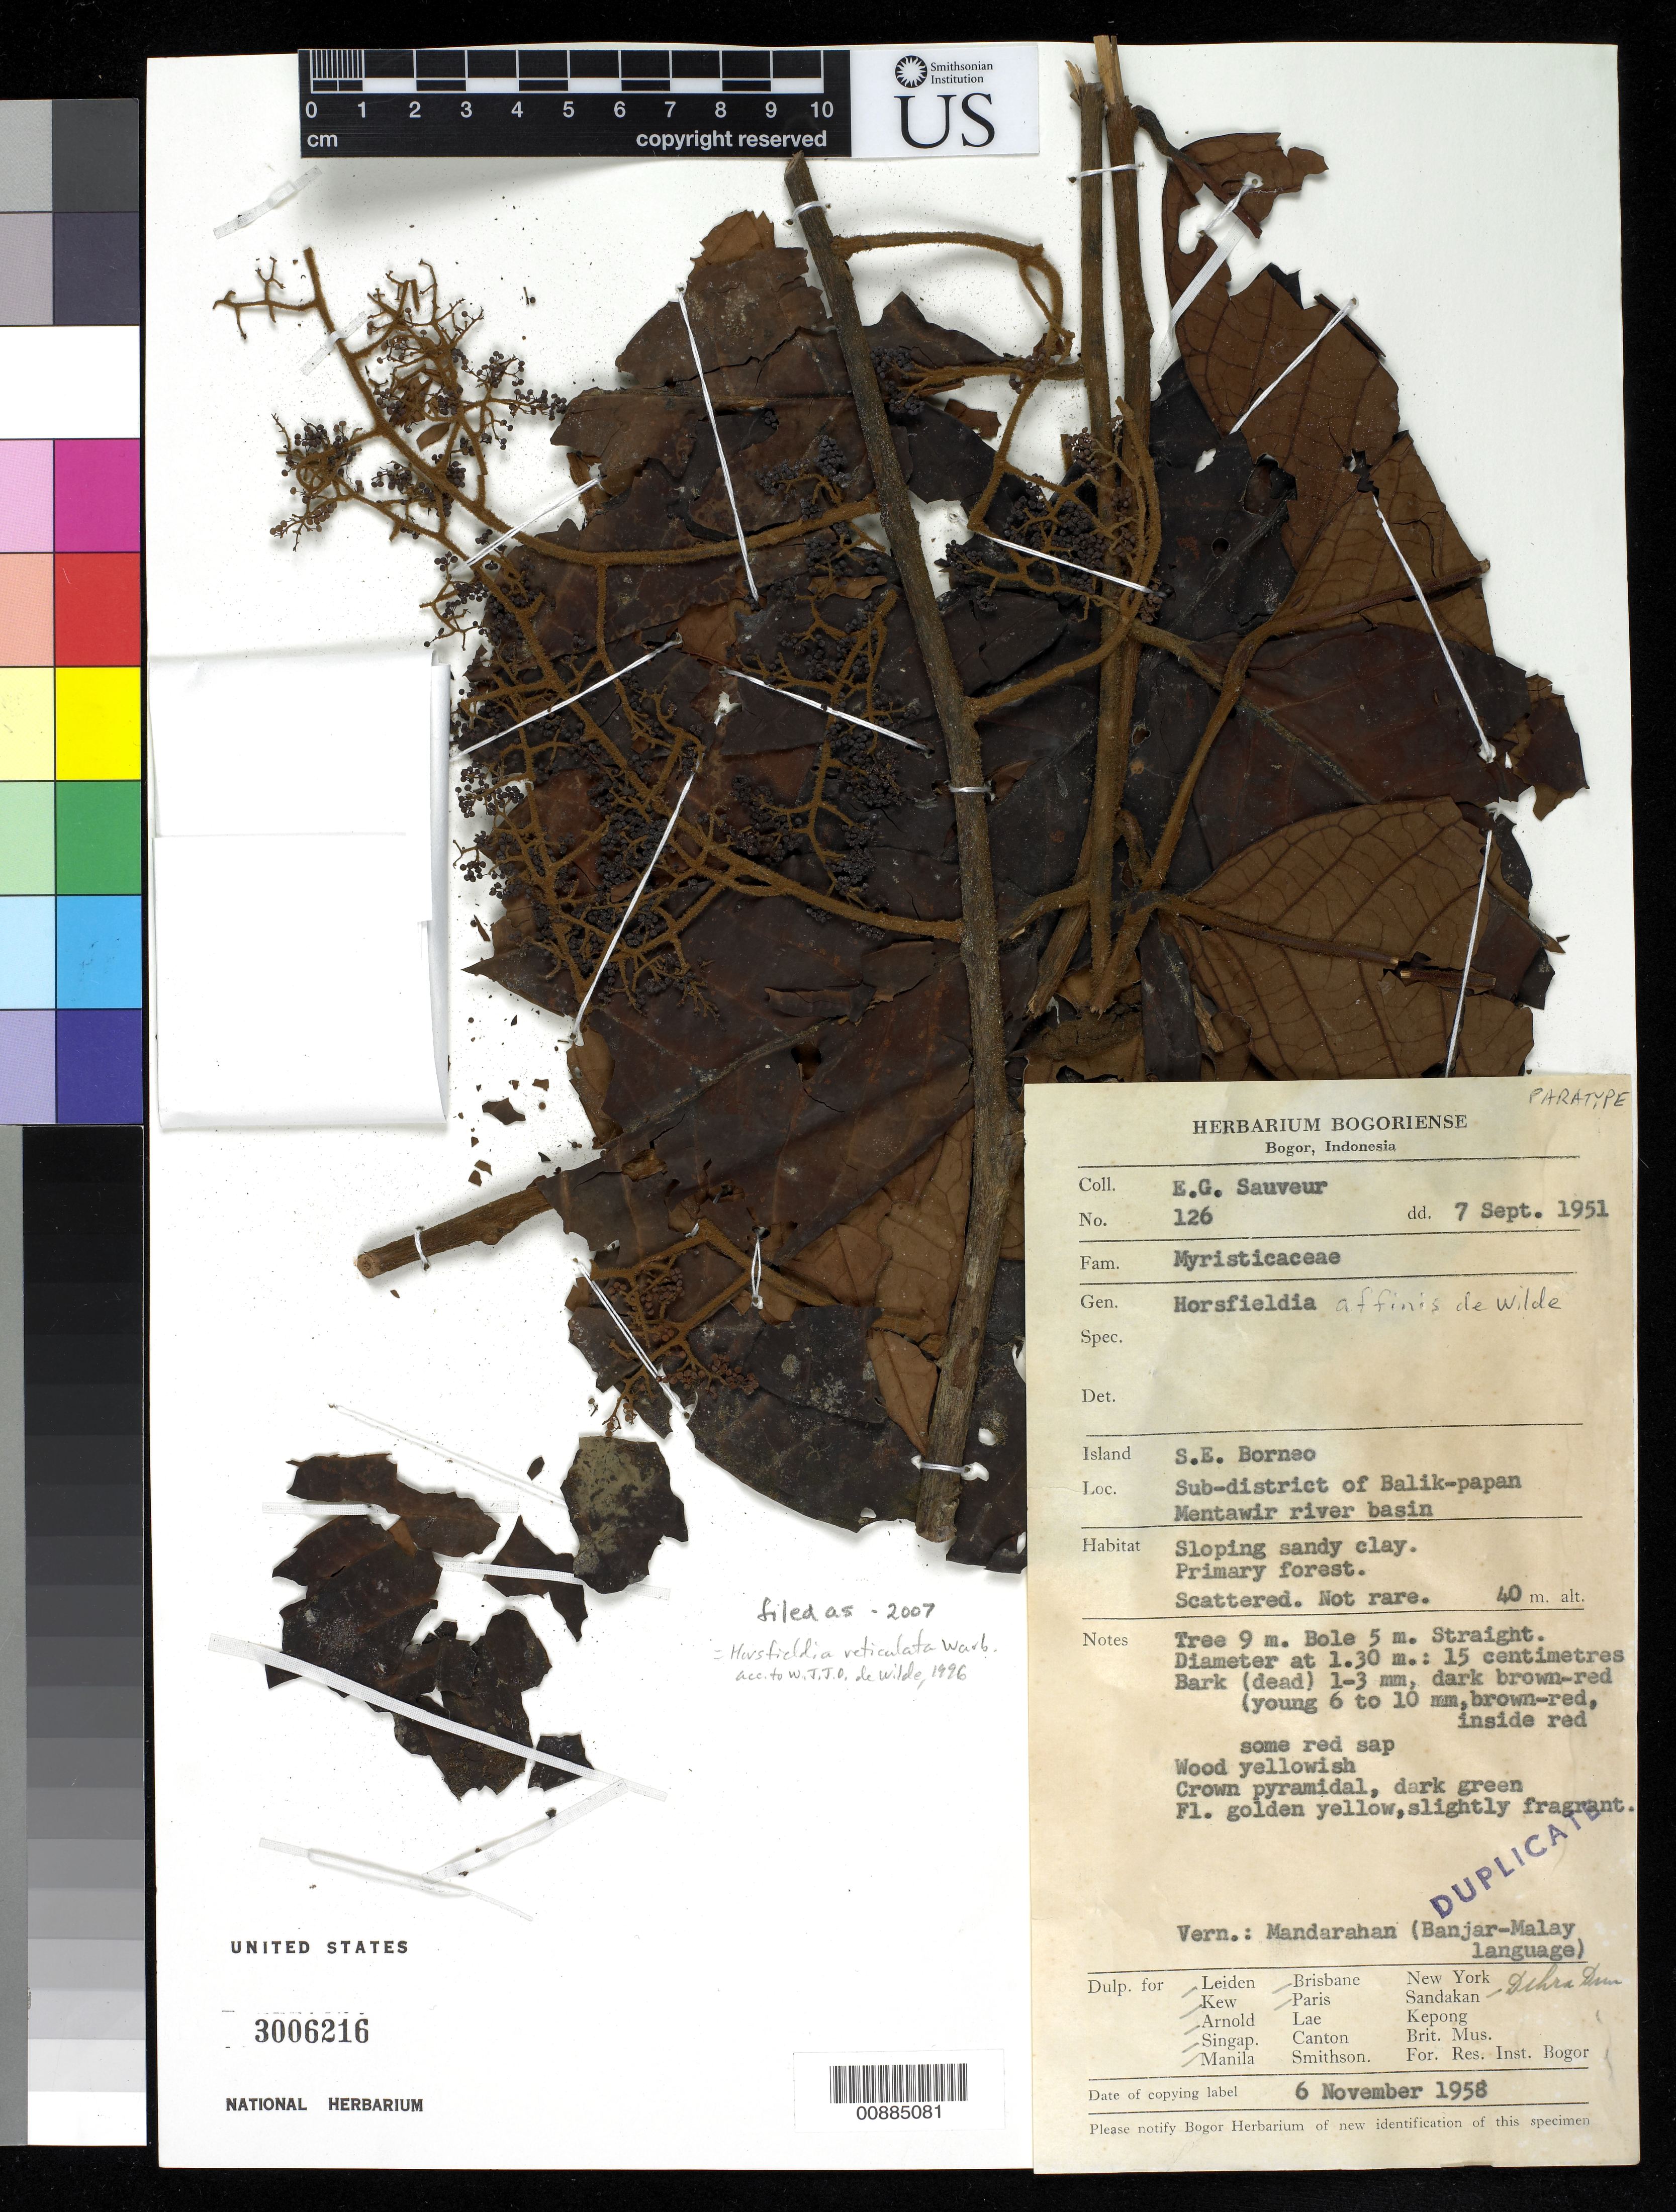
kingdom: Plantae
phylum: Tracheophyta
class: Magnoliopsida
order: Magnoliales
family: Myristicaceae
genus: Horsfieldia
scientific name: Horsfieldia reticulata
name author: Warb.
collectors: E.G. Sauveur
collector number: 126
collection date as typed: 07 Sep 1951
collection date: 1951-09-07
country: Indonesia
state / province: Kalimantan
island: Borneo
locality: Balik-papan, Mentawir river basin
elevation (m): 40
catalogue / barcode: US 3006216